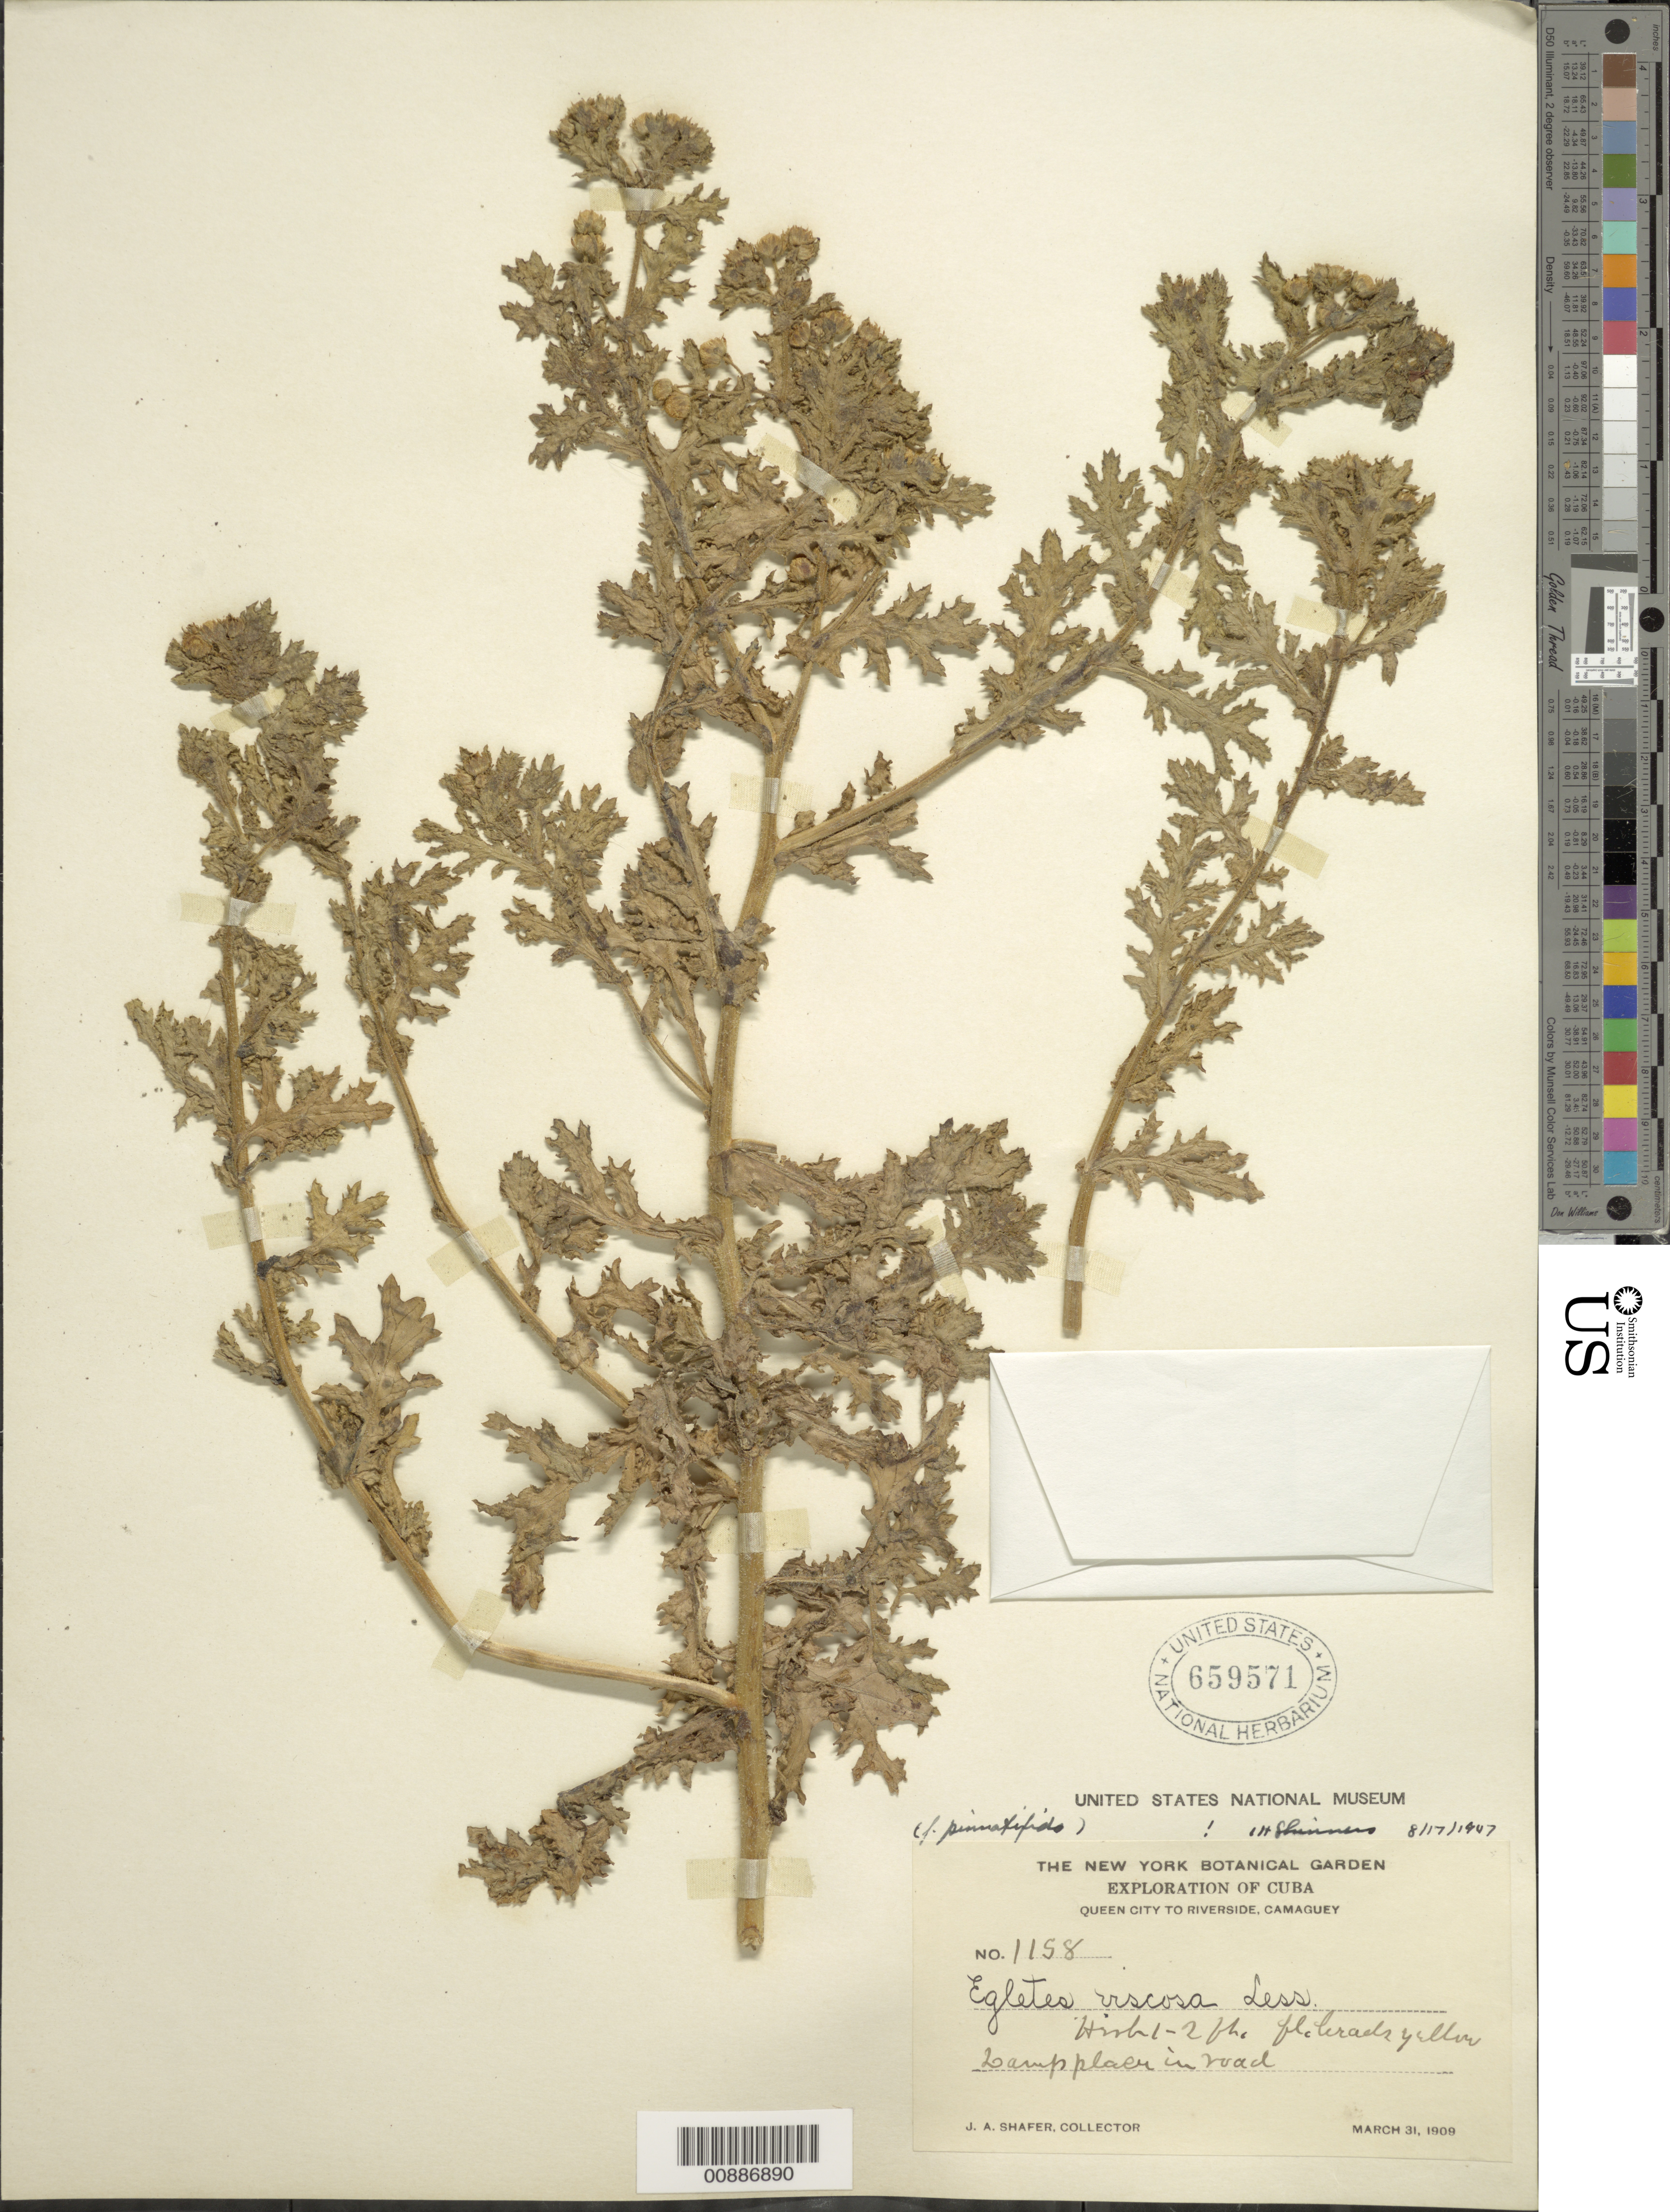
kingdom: Plantae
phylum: Tracheophyta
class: Magnoliopsida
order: Asterales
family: Asteraceae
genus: Egletes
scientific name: Egletes viscosa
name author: (L.) Less.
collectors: J. A. Shafer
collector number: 1158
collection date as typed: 31 Mar 1909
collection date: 1909-03-31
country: Cuba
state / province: Camaguey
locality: Queen City to Riverside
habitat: Damp places along road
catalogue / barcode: US 659571